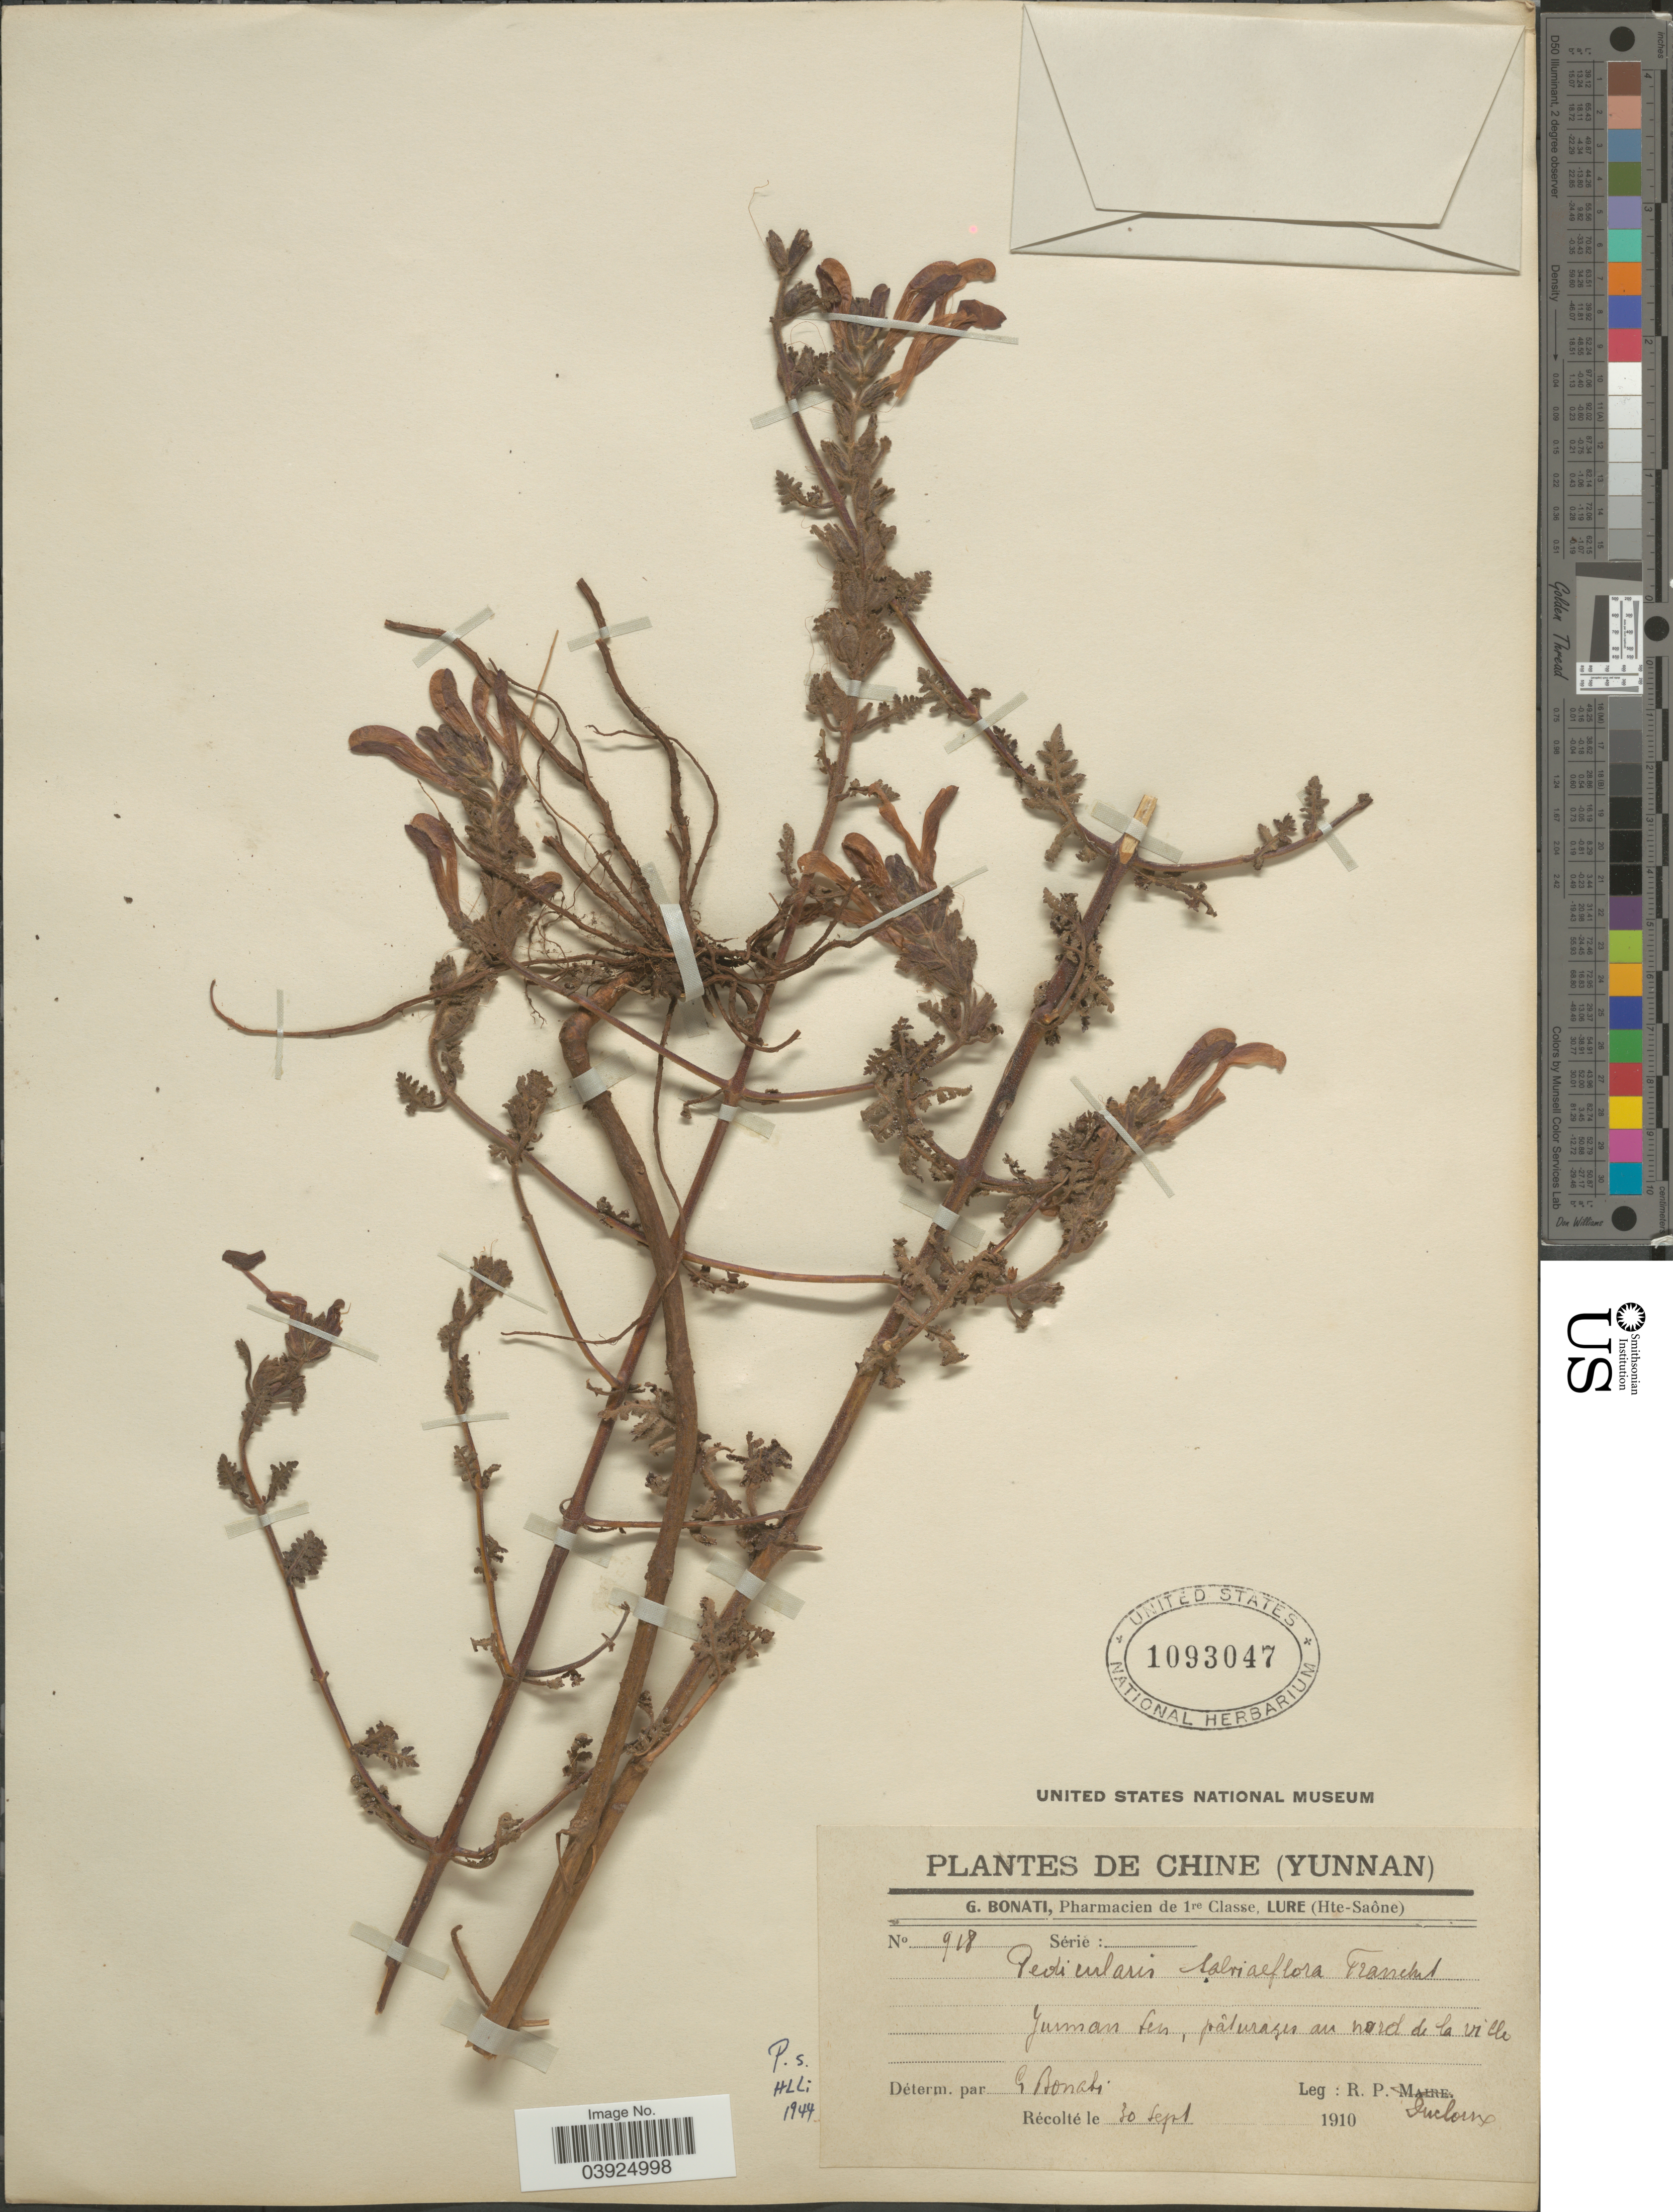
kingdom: Plantae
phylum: Tracheophyta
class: Magnoliopsida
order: Lamiales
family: Orobanchaceae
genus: Pedicularis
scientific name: Pedicularis salviiflora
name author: Franch.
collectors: R. Ducloux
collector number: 918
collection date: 1910-09-30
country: China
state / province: Yunnan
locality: Jurman fen, pâturages au nord de la ville.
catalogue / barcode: US 1093047